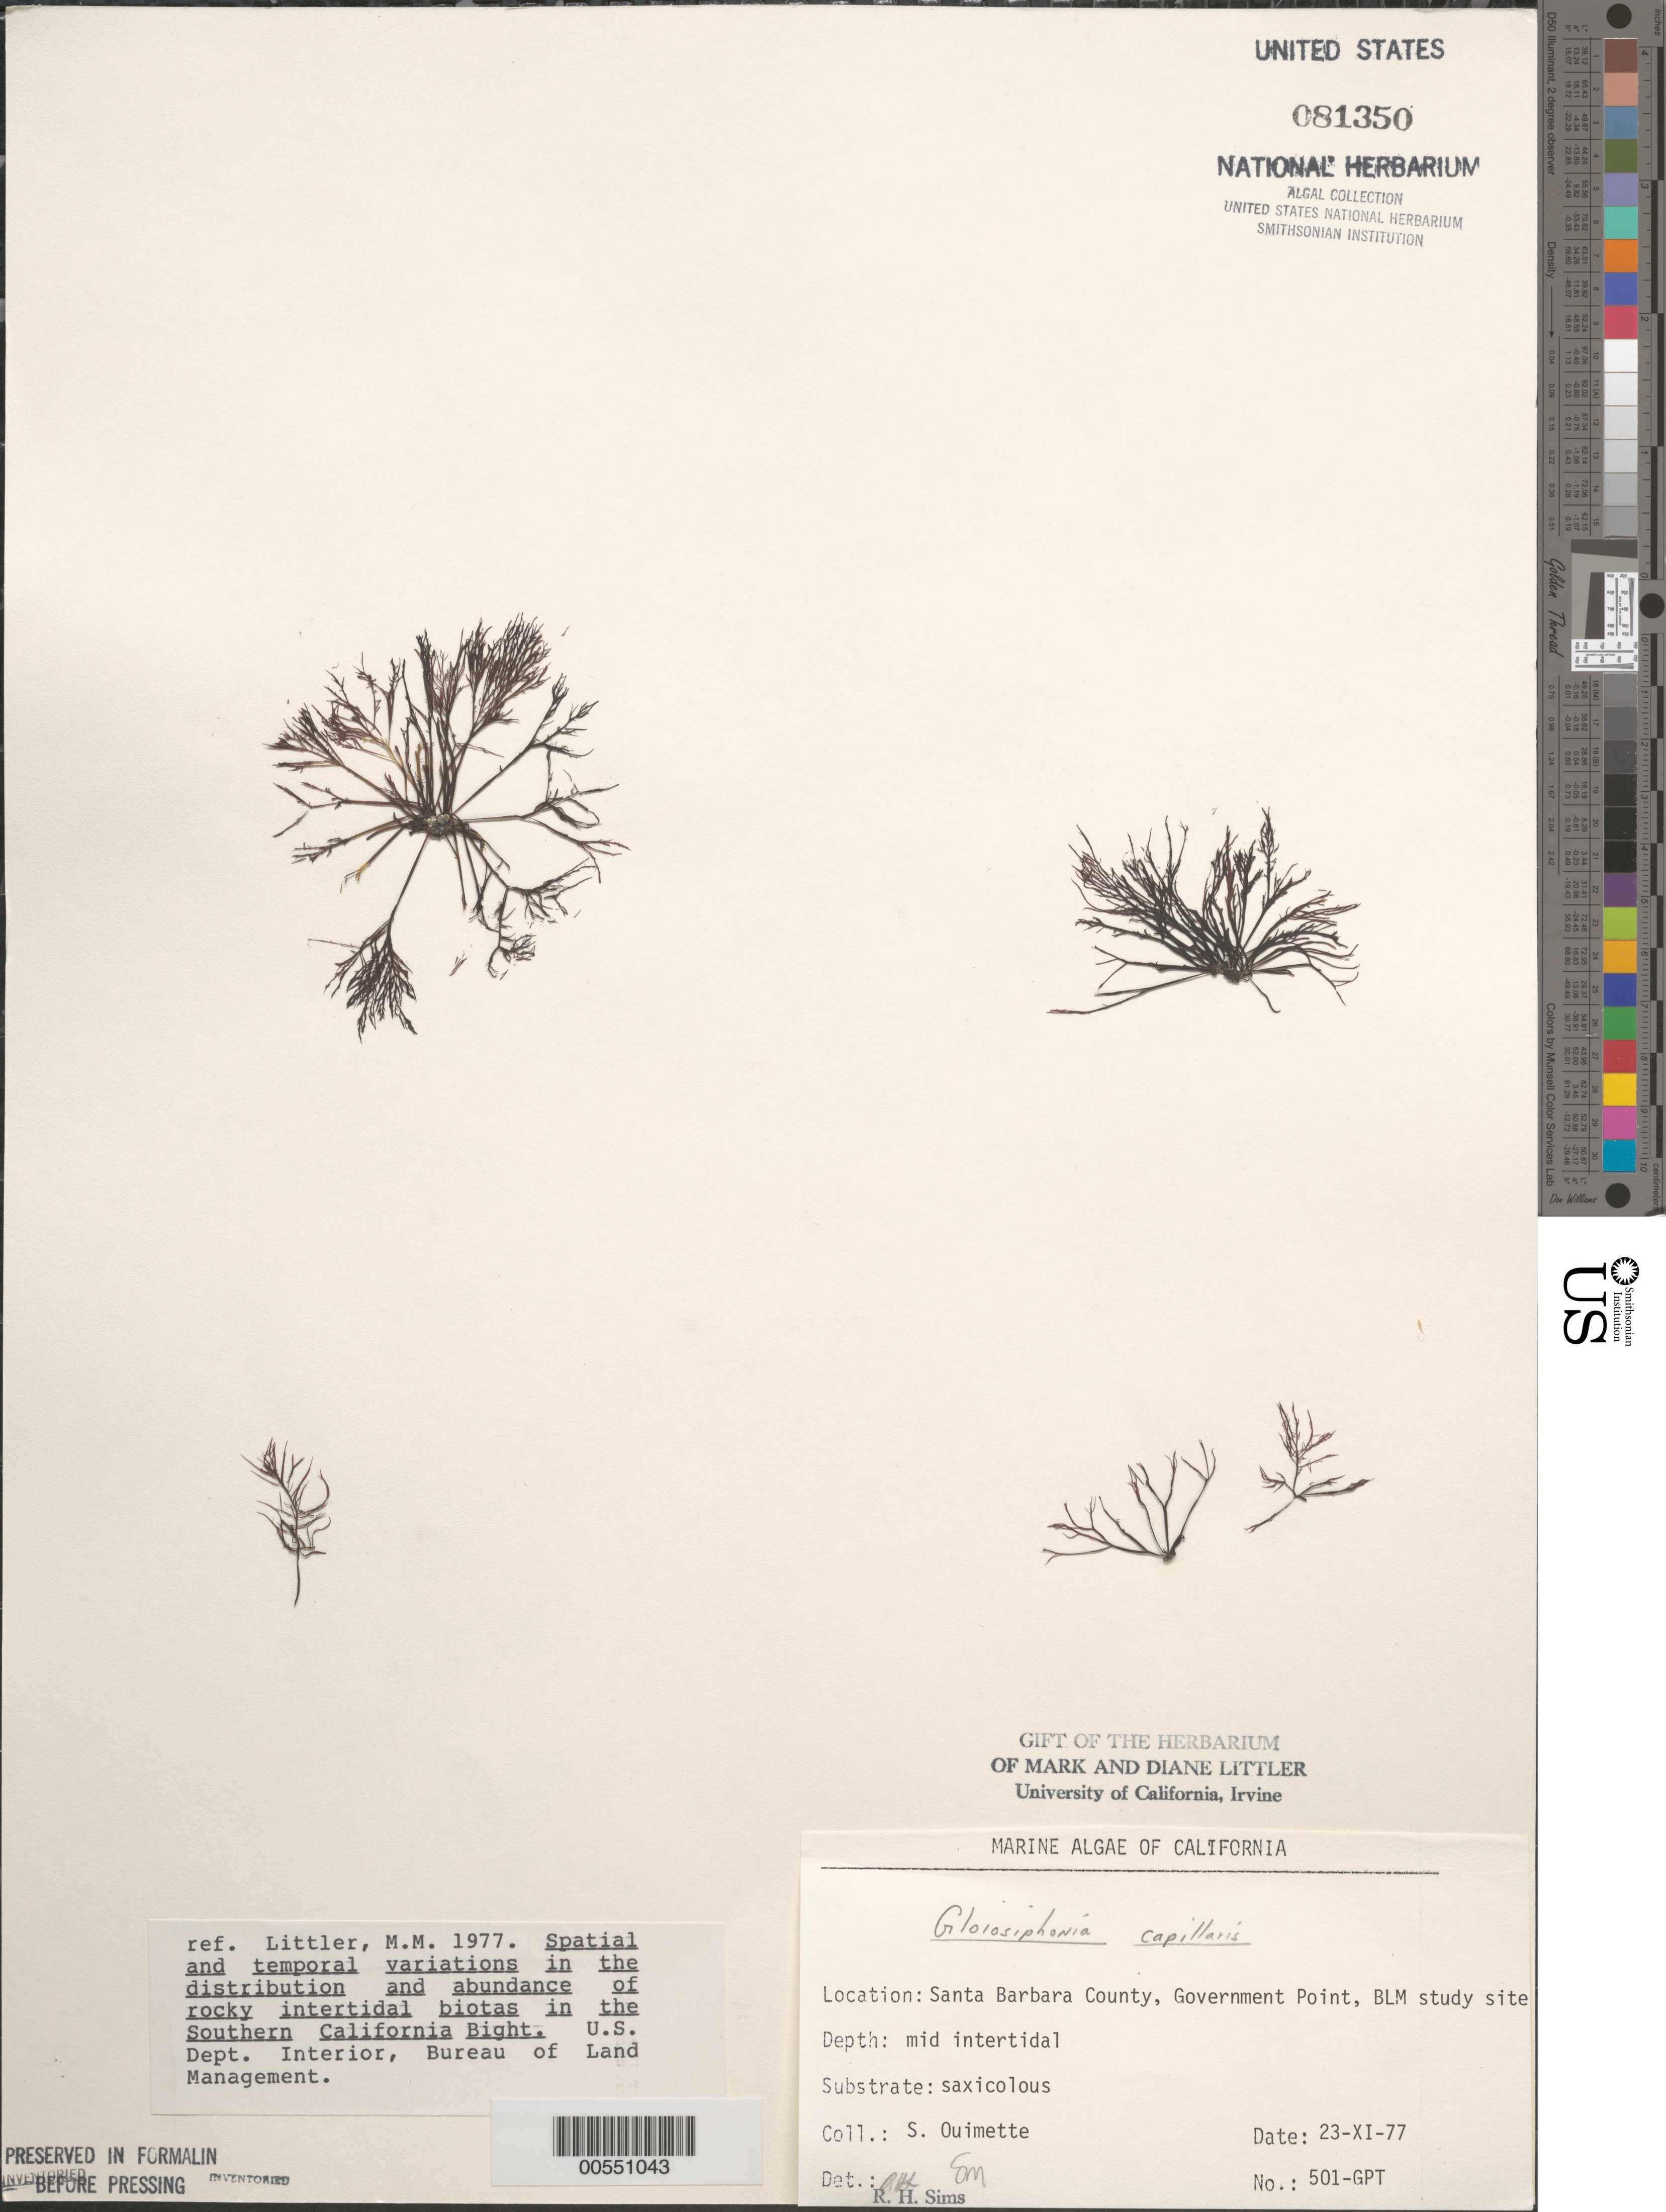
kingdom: Plantae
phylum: Rhodophyta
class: Florideophyceae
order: Gigartinales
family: Gloiosiphoniaceae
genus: Gloiosiphonia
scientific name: Gloiosiphonia capillaris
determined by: Sims, Robert H.; Murray, S. N.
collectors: S. Ouimette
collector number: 501-gpt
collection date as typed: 23 Nov 1977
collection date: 1977-11-23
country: United States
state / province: California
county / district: Santa Barbara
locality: Government Point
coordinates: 34 26'31"N, 120 24'06"W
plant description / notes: BLM-SOCALBIGHT Rocky Intertidal Survey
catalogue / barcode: US 81350